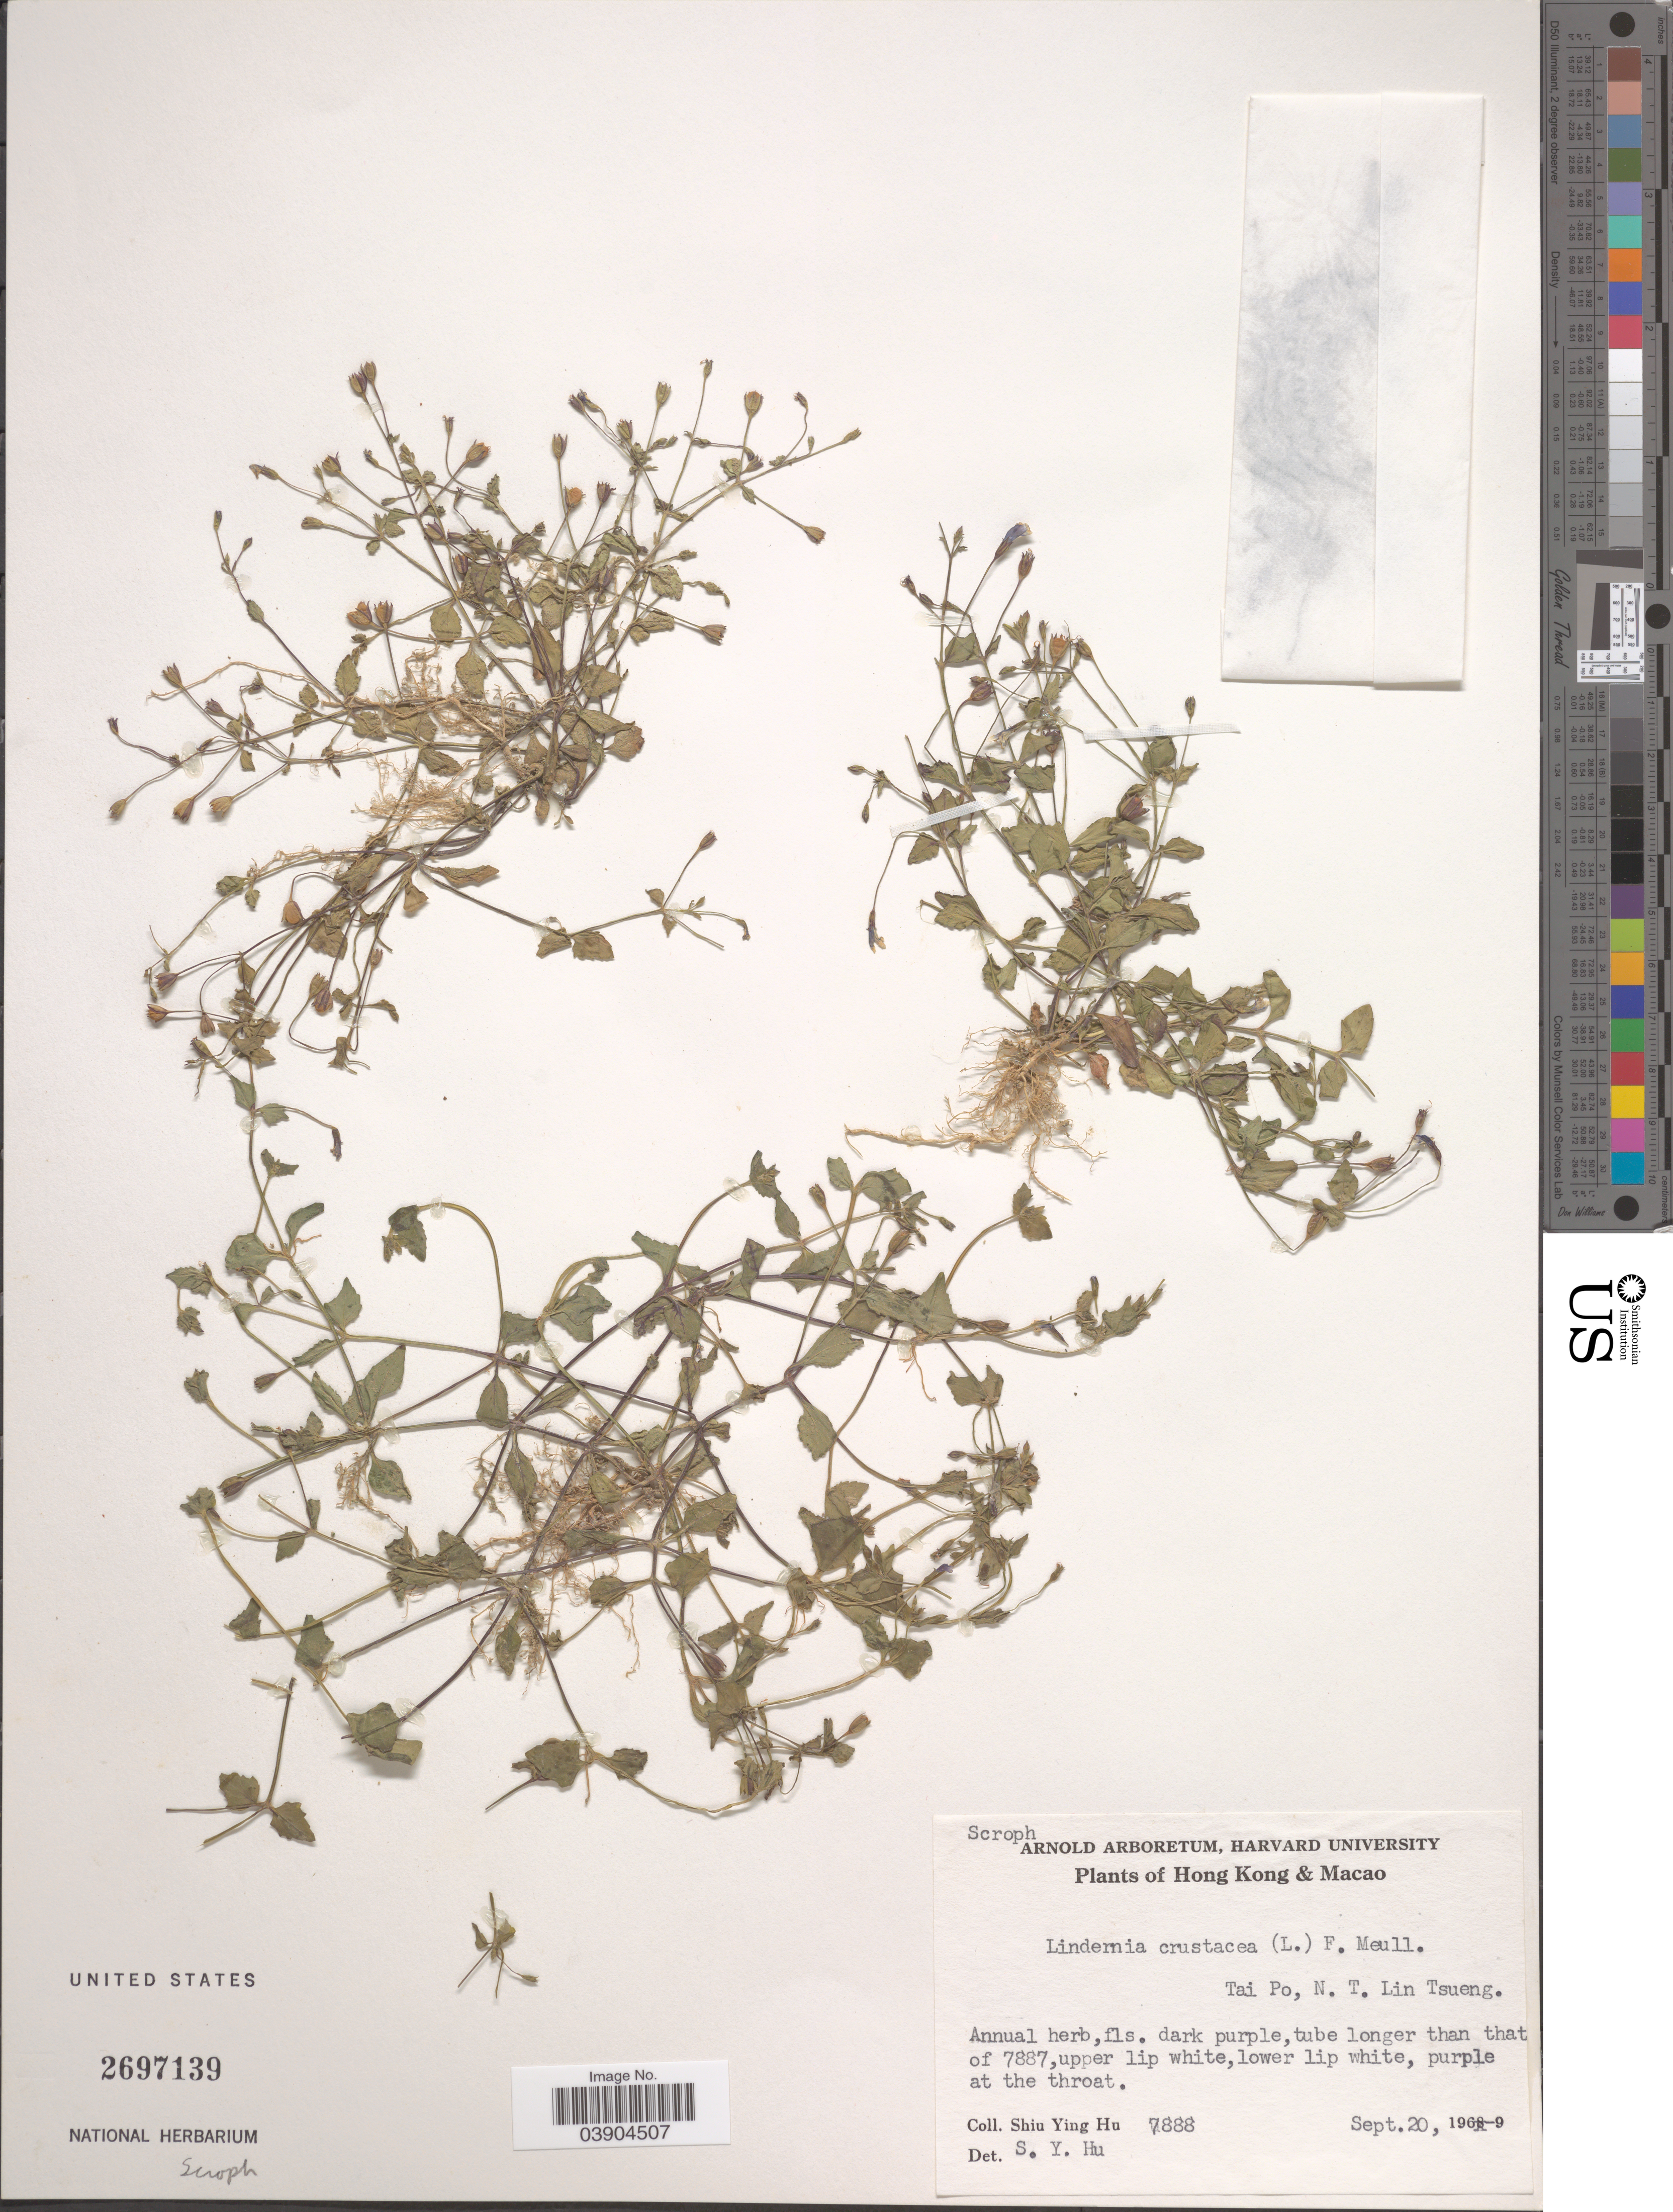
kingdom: Plantae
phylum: Tracheophyta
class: Magnoliopsida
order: Lamiales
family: Linderniaceae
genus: Lindernia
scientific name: Lindernia crustacea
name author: (L.) F. Muell.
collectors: S. Y. Hu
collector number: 7888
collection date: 1969-09-20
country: China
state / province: Hong Kong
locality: Macao. Tai Po, N.T. Lin Tseung.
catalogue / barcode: US 2697139